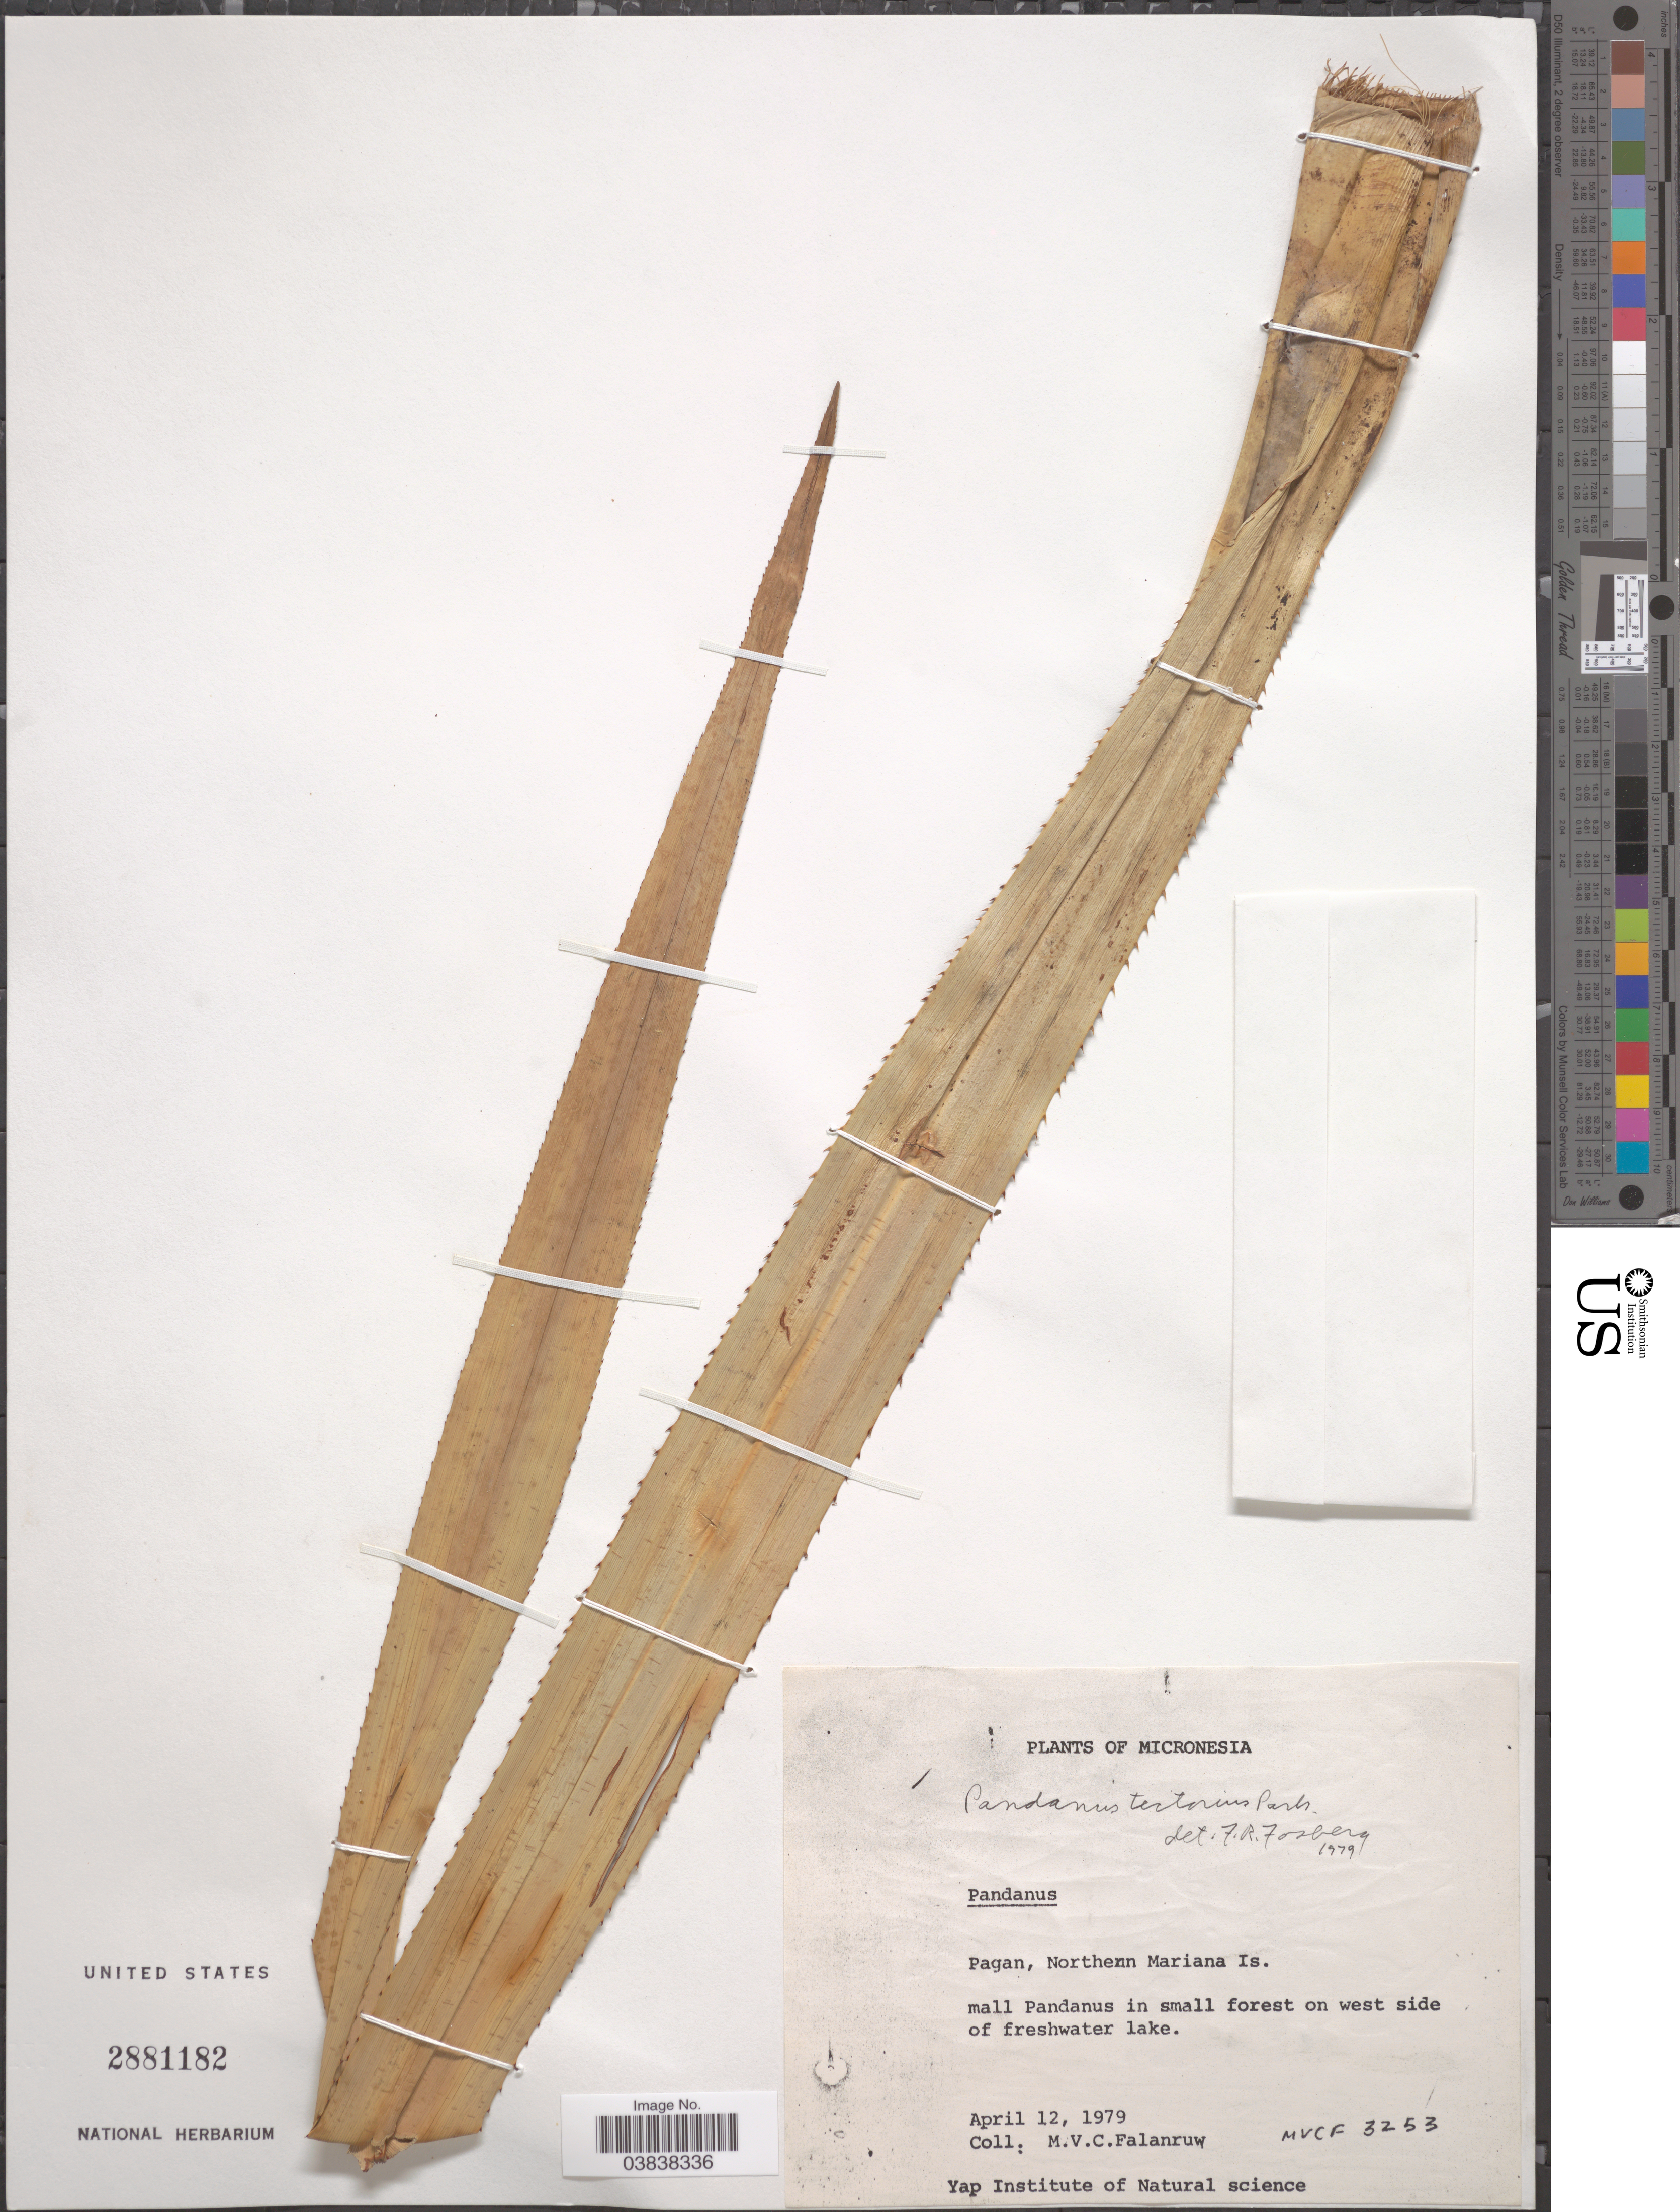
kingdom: Plantae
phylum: Tracheophyta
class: Liliopsida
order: Pandanales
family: Pandanaceae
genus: Pandanus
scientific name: Pandanus tectorius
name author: Parkinson ex DuRoi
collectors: M. V. Falanruw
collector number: MVCF 3253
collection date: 1979-04-12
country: Northern Mariana Islands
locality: Micronesia. Pagan. Mall Pandanus in small forest on west side of freshwater lake.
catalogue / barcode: US 2881182